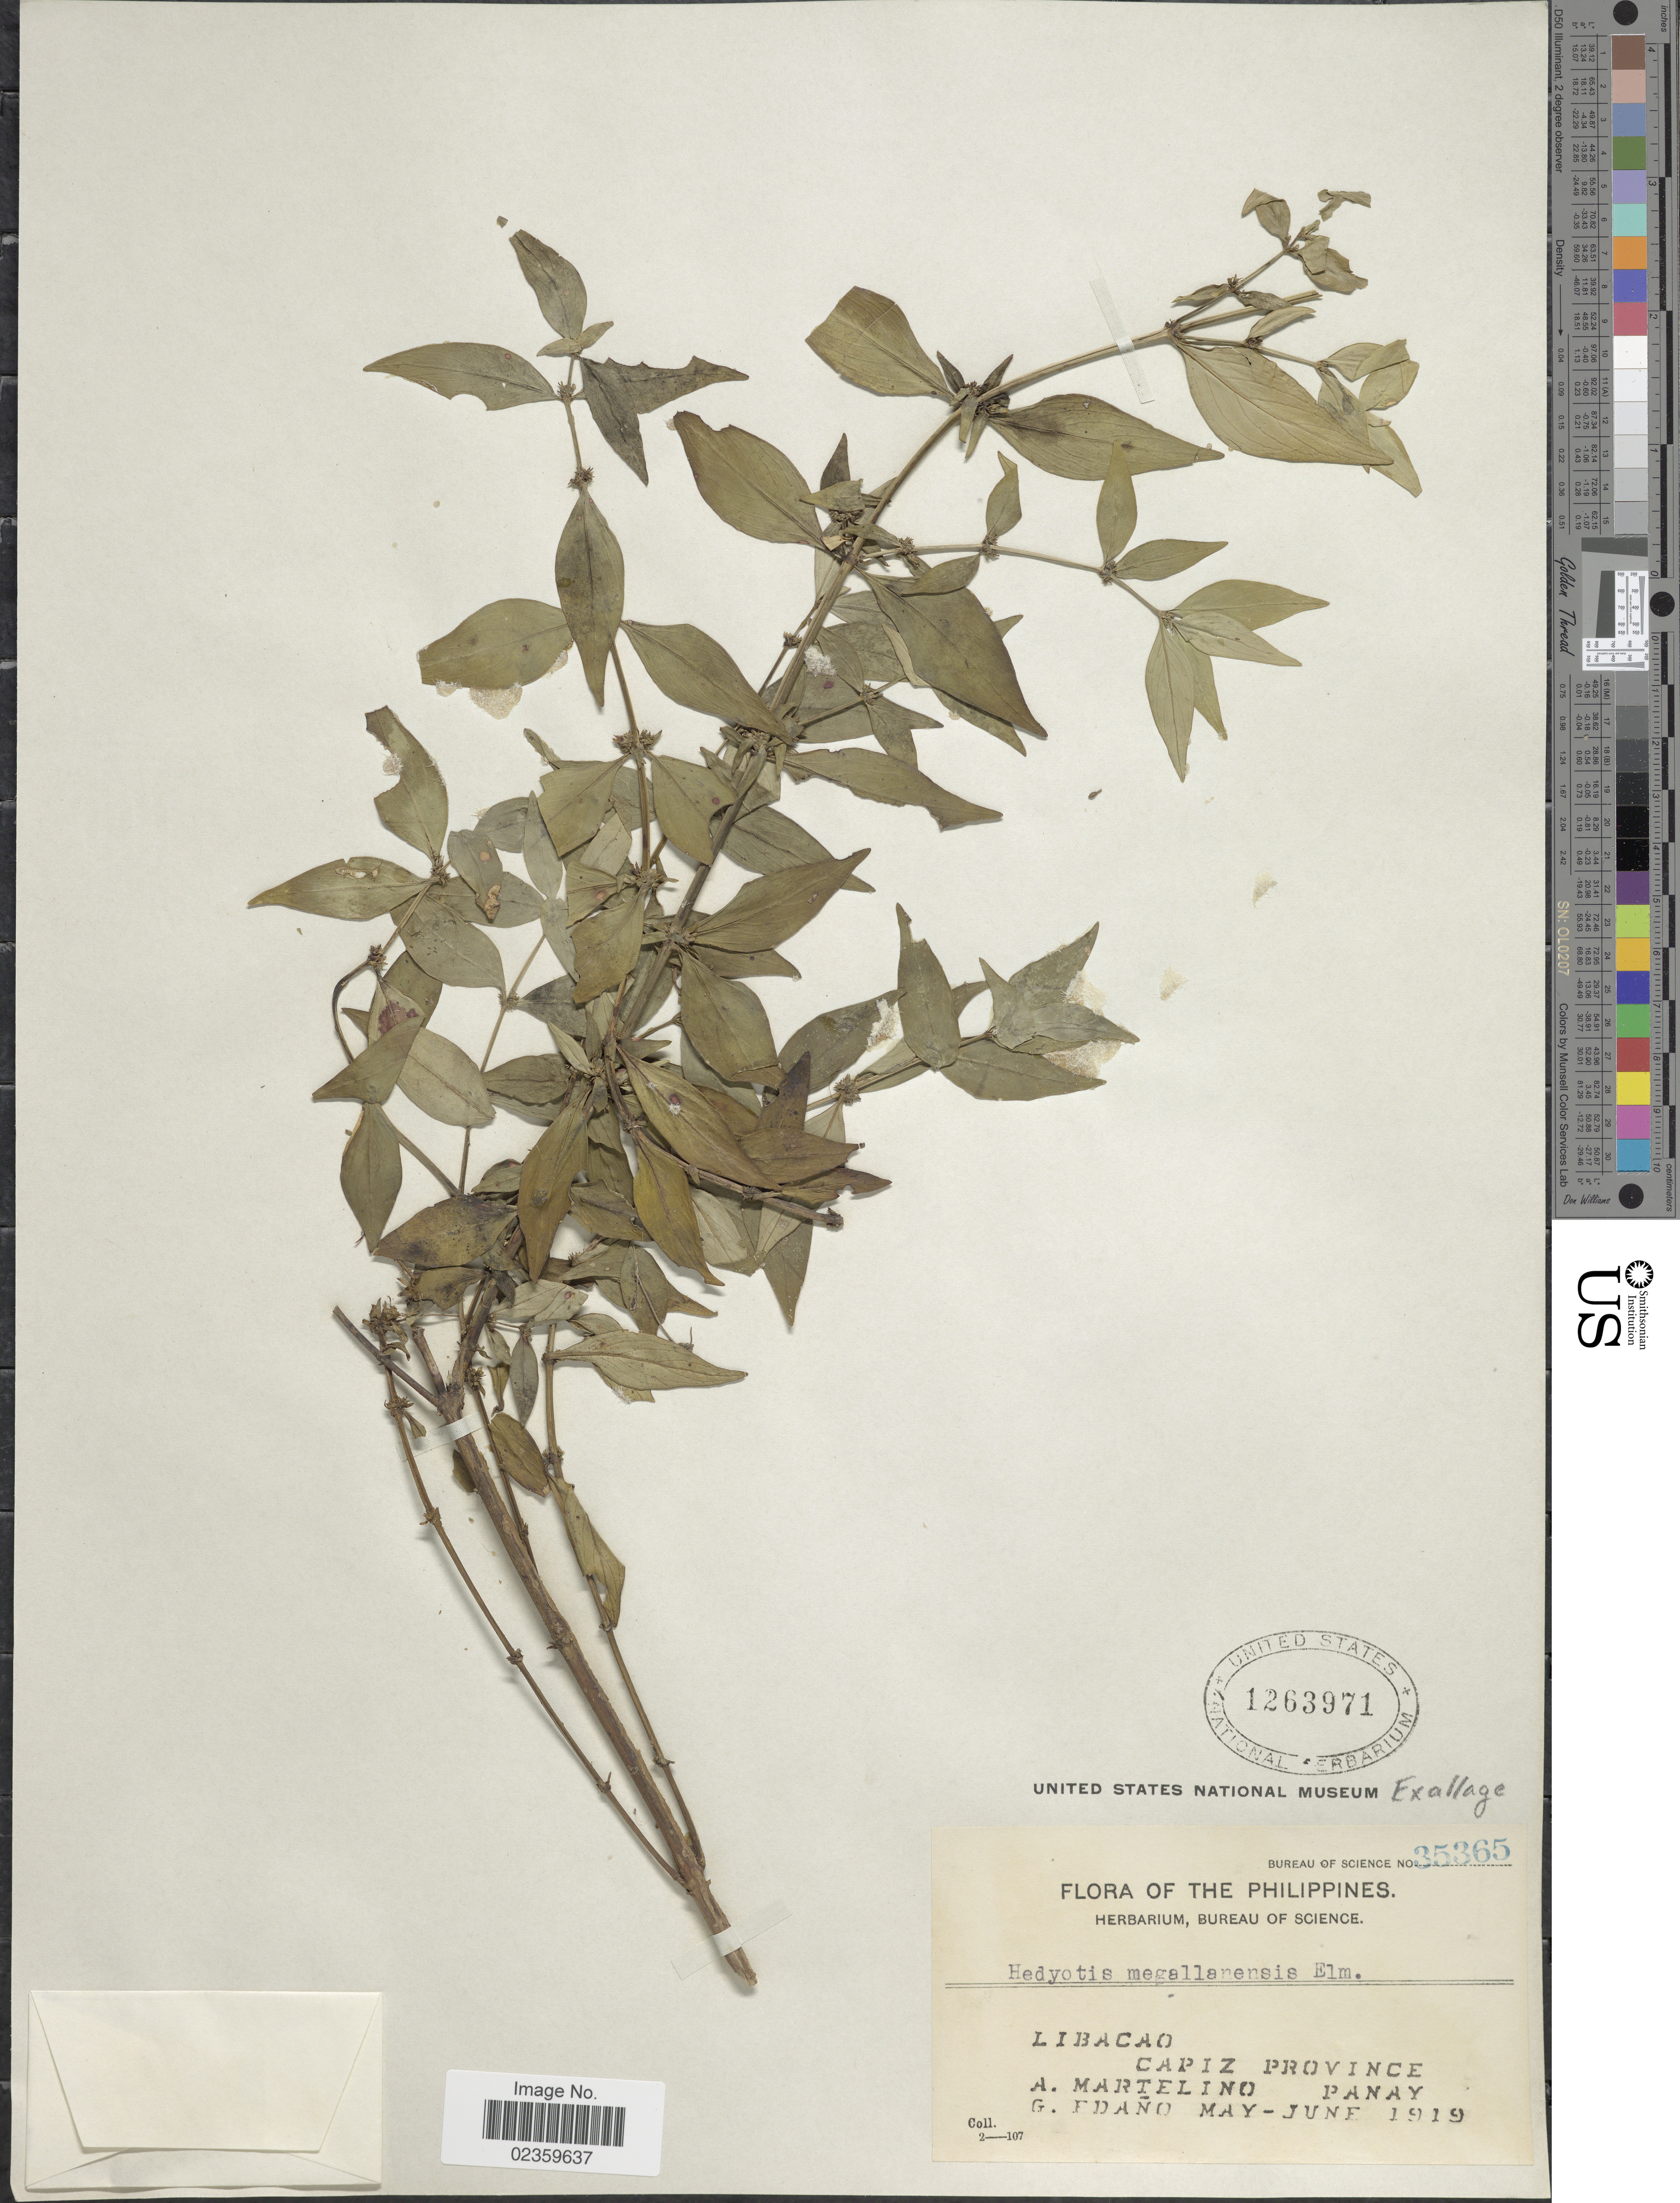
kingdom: Plantae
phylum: Tracheophyta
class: Magnoliopsida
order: Gentianales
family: Rubiaceae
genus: Exallage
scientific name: Exallage buruensis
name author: (Miq.) Bremek.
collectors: A. Martelino & G. Edaño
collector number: Bureau of Science 35365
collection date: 1919-05/1919-06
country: Philippines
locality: Libqacao. Capiz Province. Panay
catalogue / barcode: US 1263971